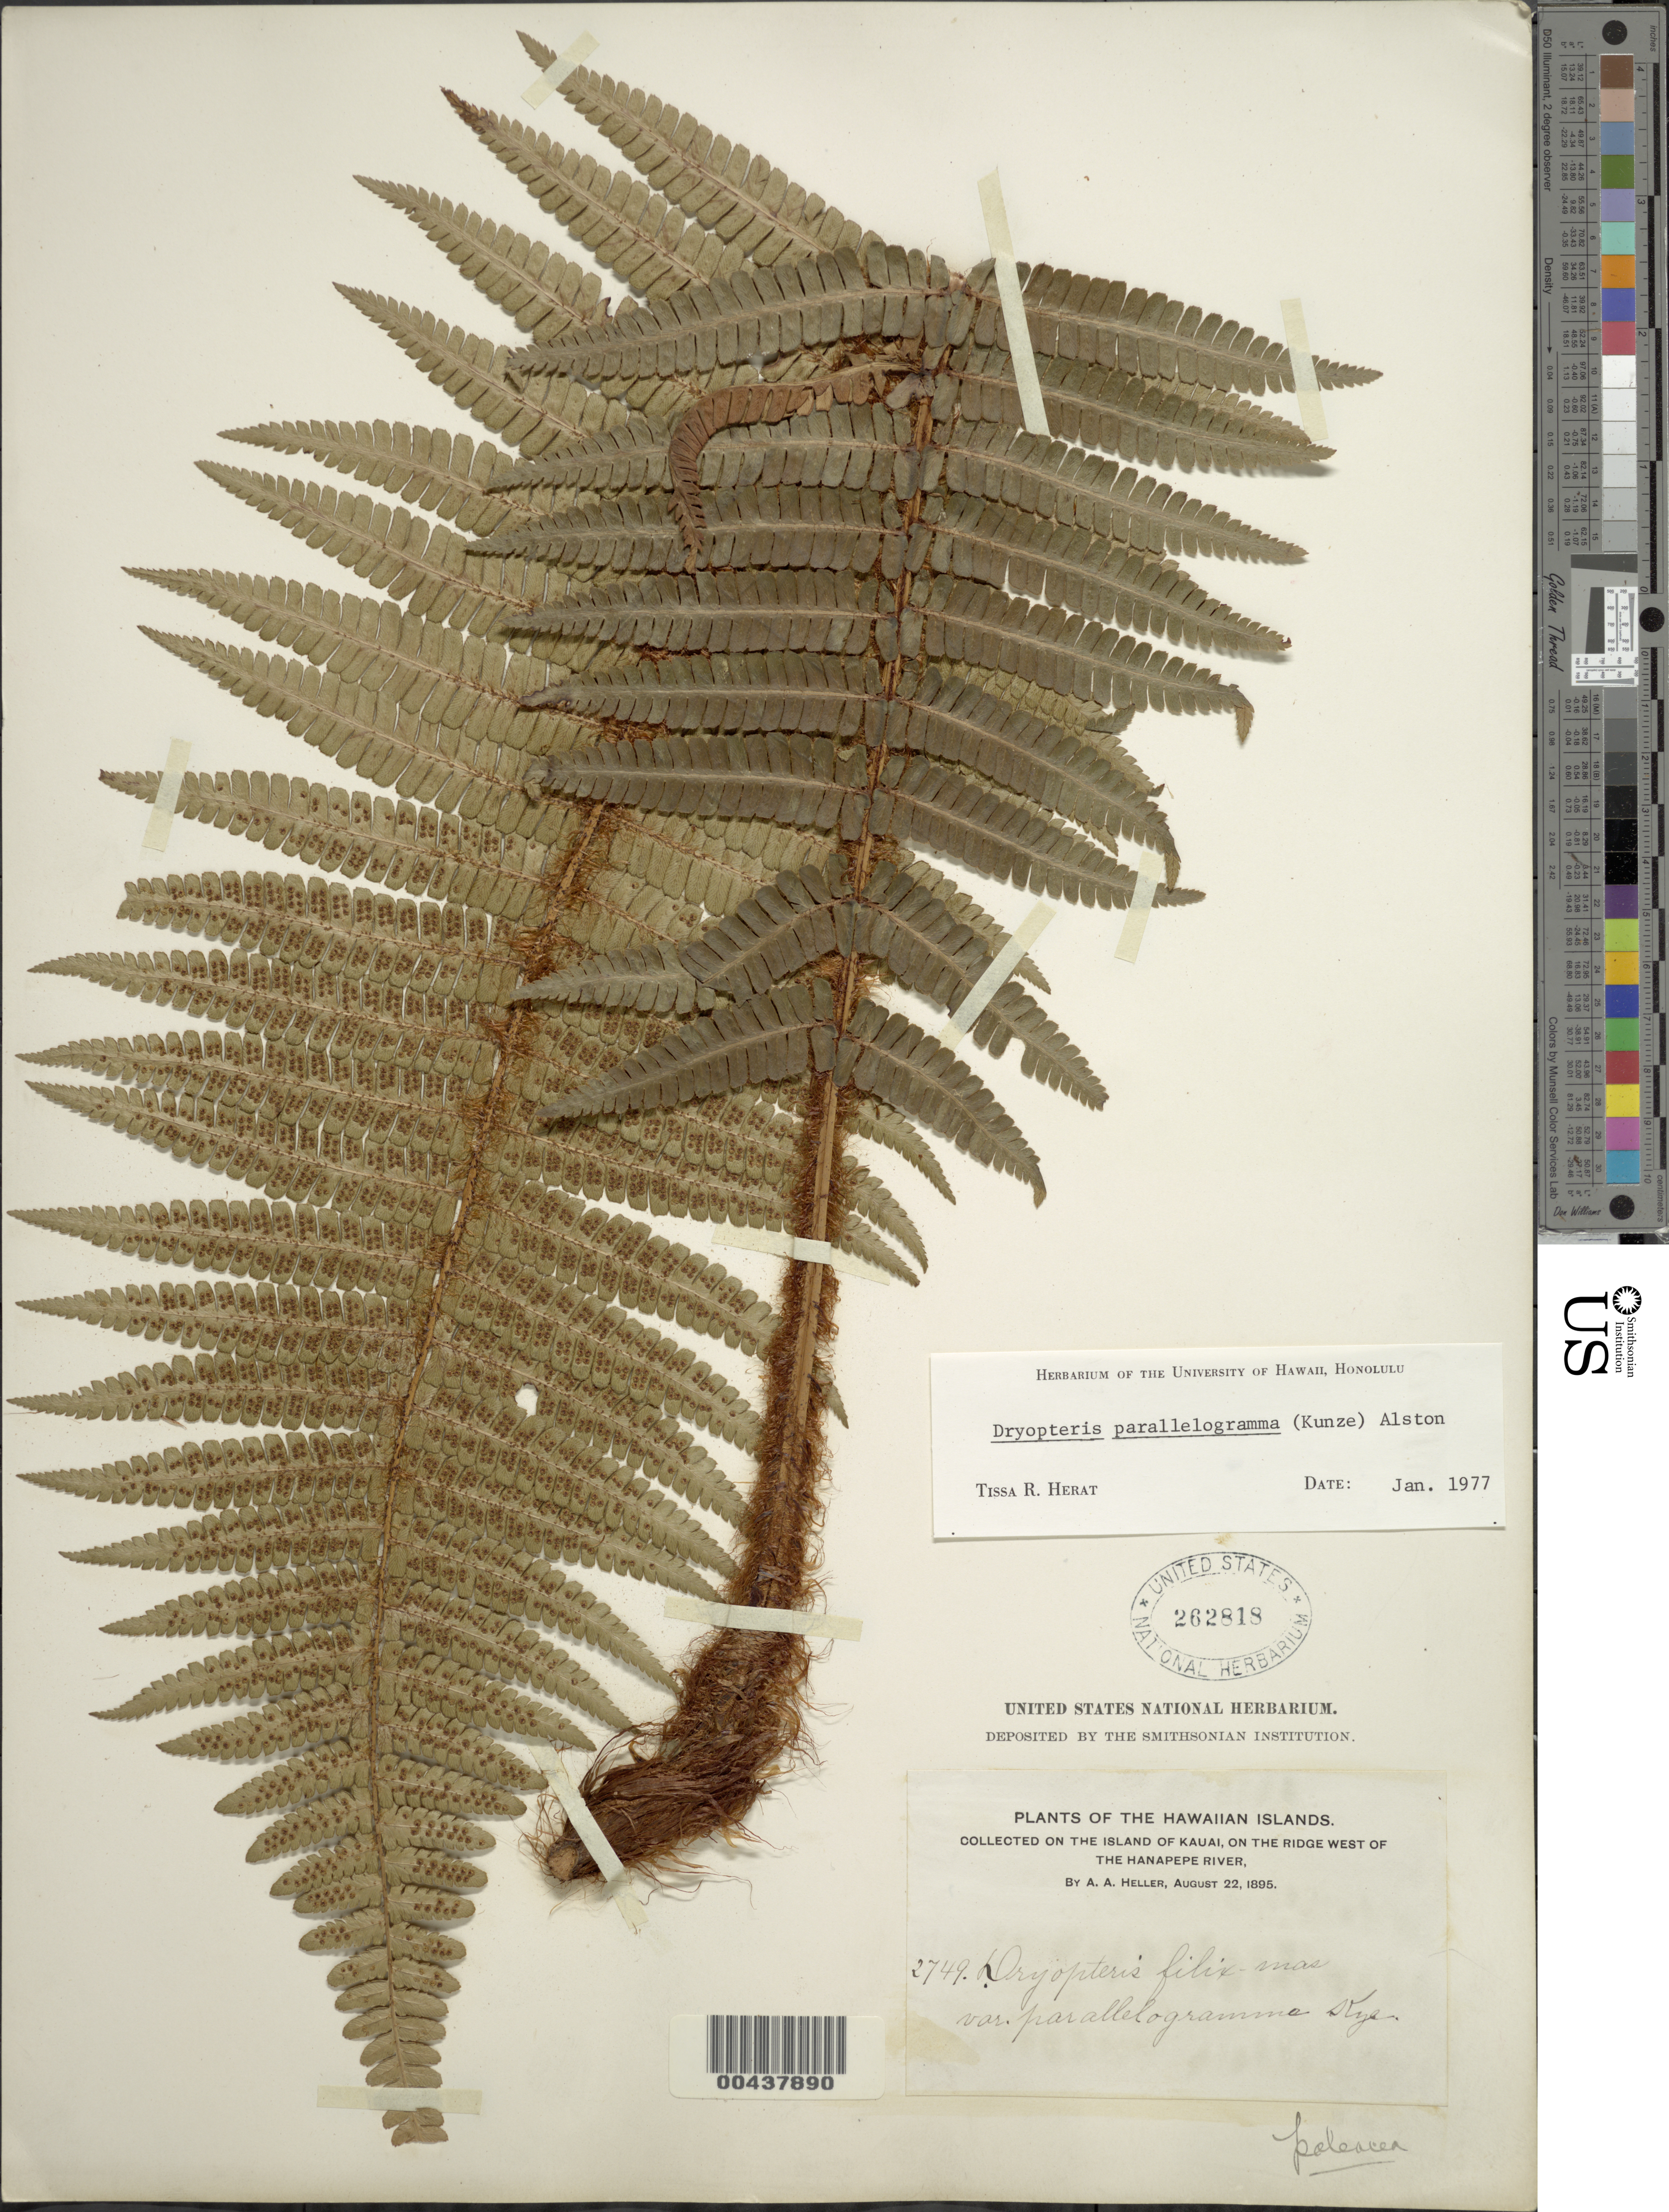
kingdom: Plantae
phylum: Tracheophyta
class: Polypodiopsida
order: Polypodiales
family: Dryopteridaceae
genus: Dryopteris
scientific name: Dryopteris wallichiana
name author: (Spreng.) Hyl.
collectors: A. A. Heller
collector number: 2749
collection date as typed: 22 Aug 1895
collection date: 1895-08-22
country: United States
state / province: Hawaii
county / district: Kauai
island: Kaua'i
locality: Ridge west of the Hanapepe River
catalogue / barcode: US 262818